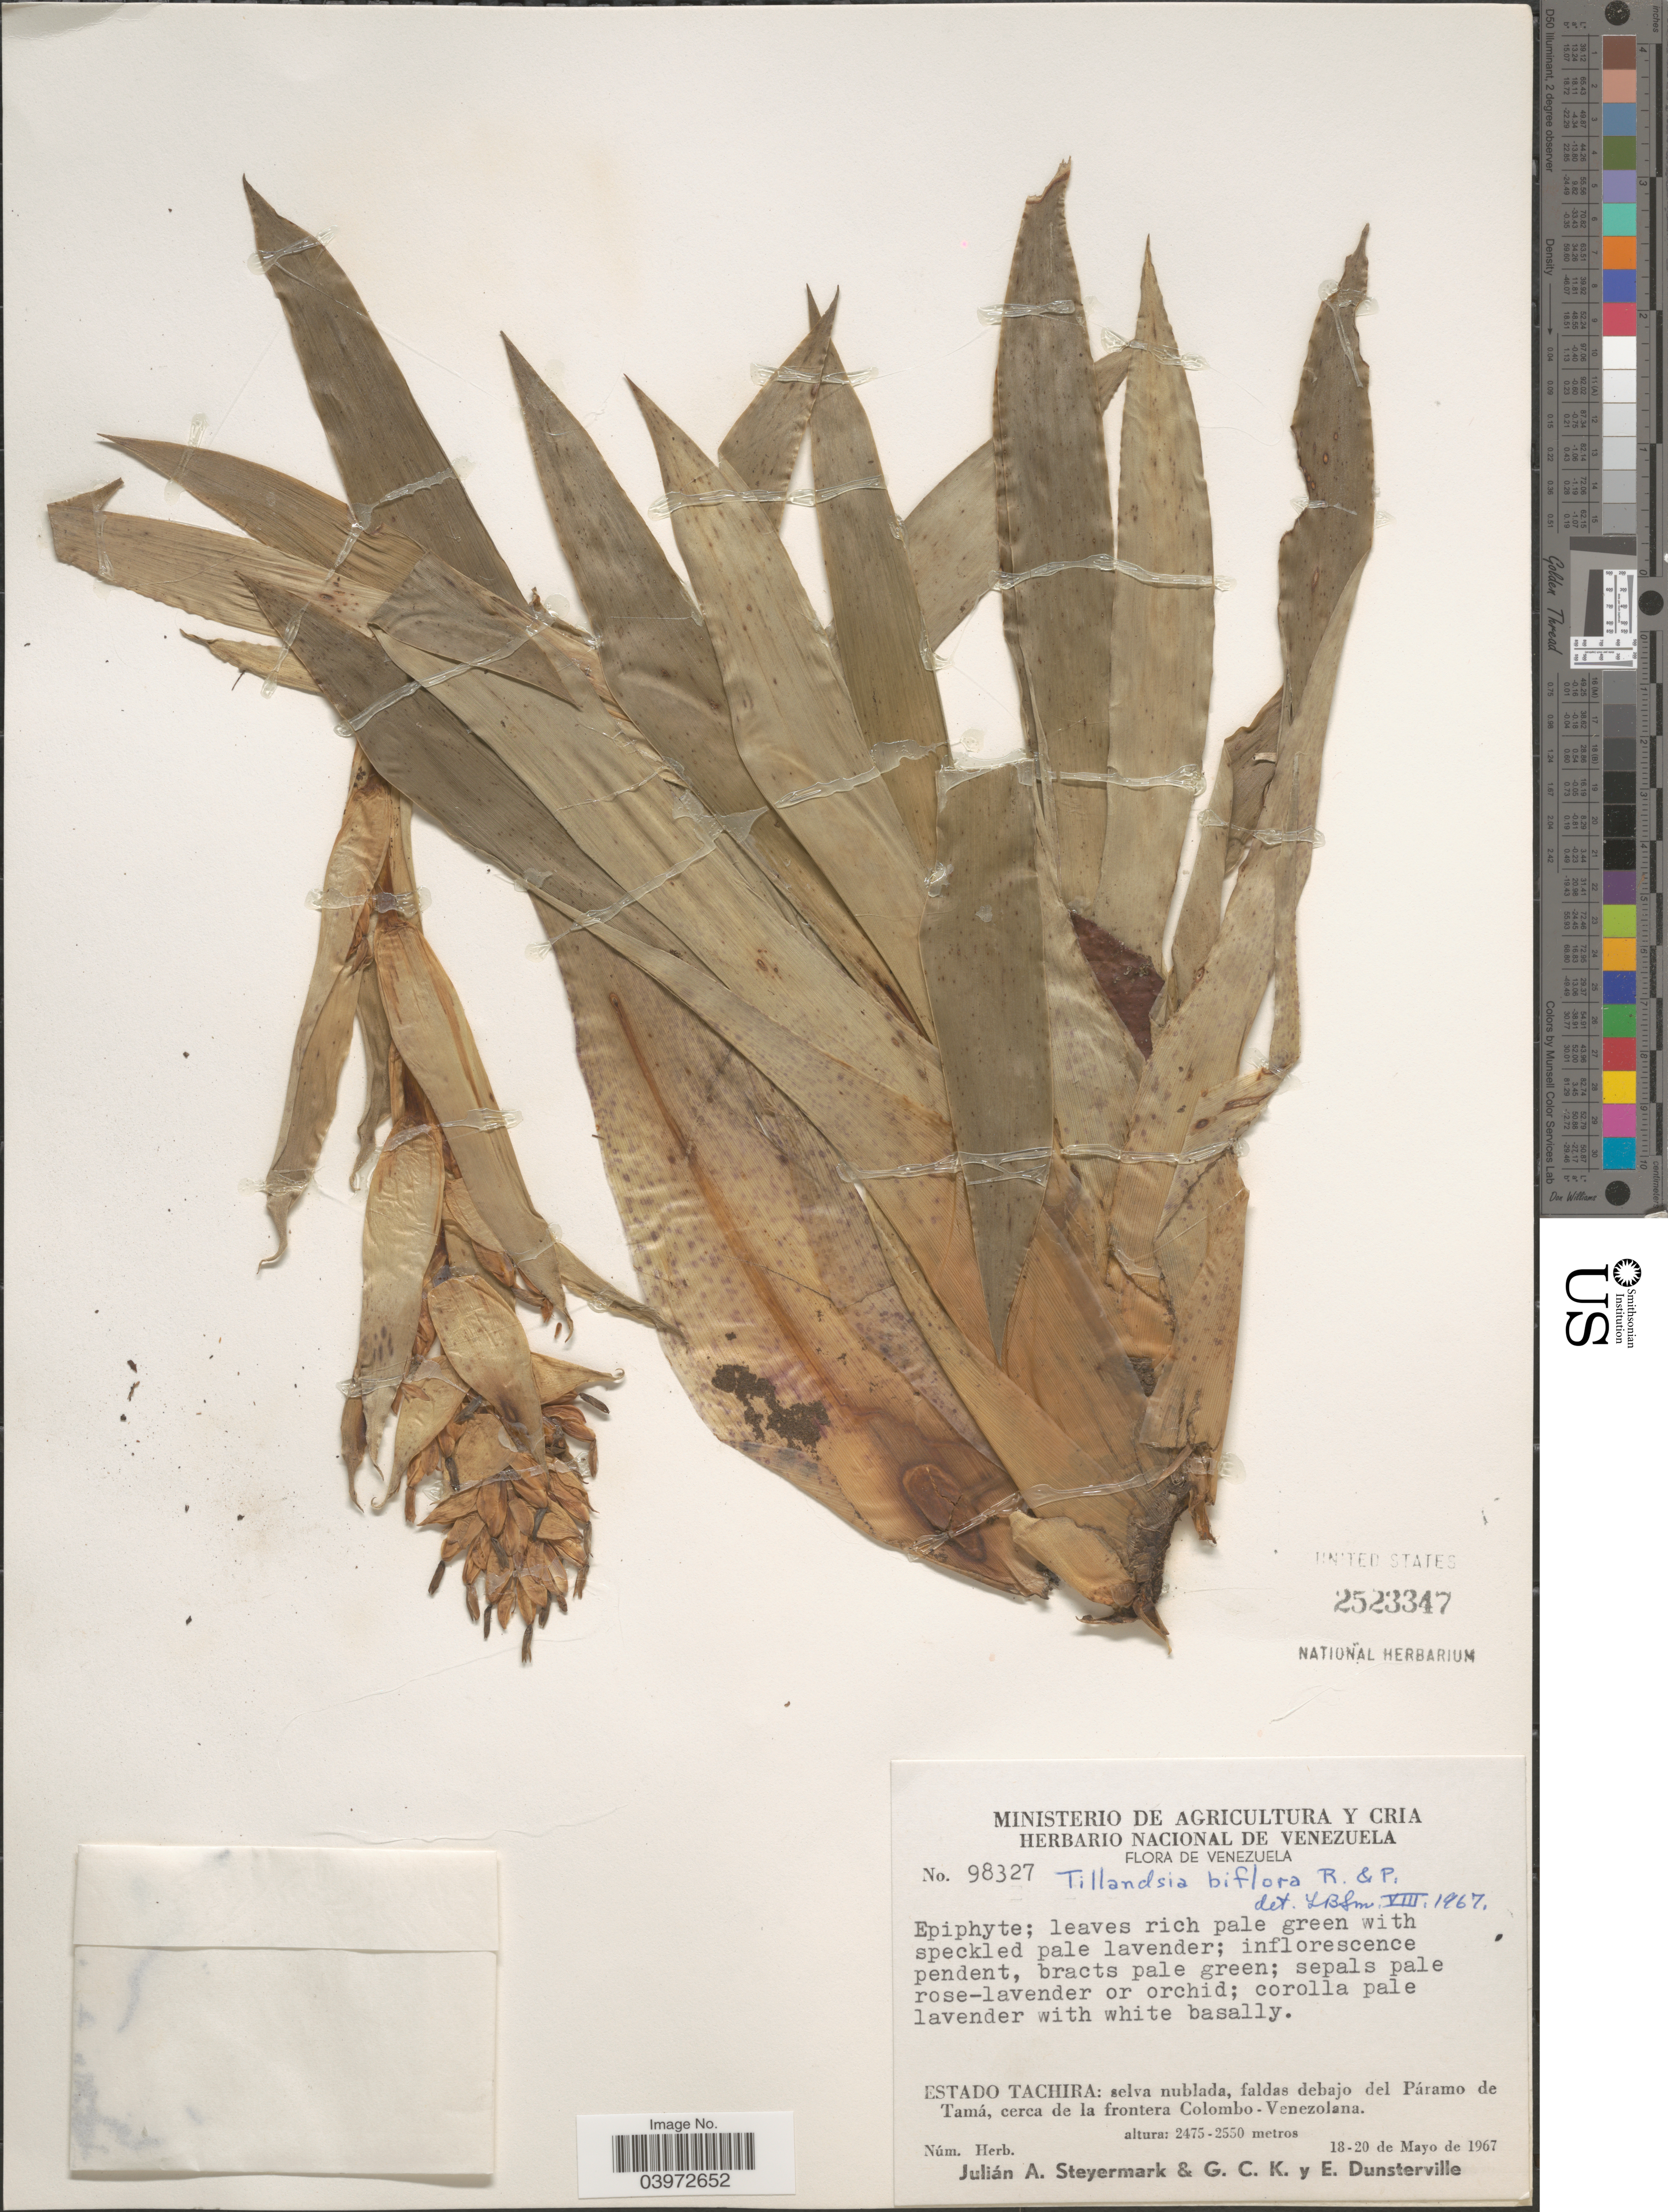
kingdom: Plantae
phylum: Tracheophyta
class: Liliopsida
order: Poales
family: Bromeliaceae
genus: Tillandsia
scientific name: Tillandsia biflora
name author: Ruiz & Pav.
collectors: J. Steyermark, G. C. K. Dunsterville & E. Dunsterville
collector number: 98327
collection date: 1967-05-18/1967-05-20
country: Venezuela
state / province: Tachira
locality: Selva nublada, faldas debajo del Páramo de Tamá, cerca de la frontera Colombo - Venezolana.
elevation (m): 2475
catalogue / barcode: US 2523347